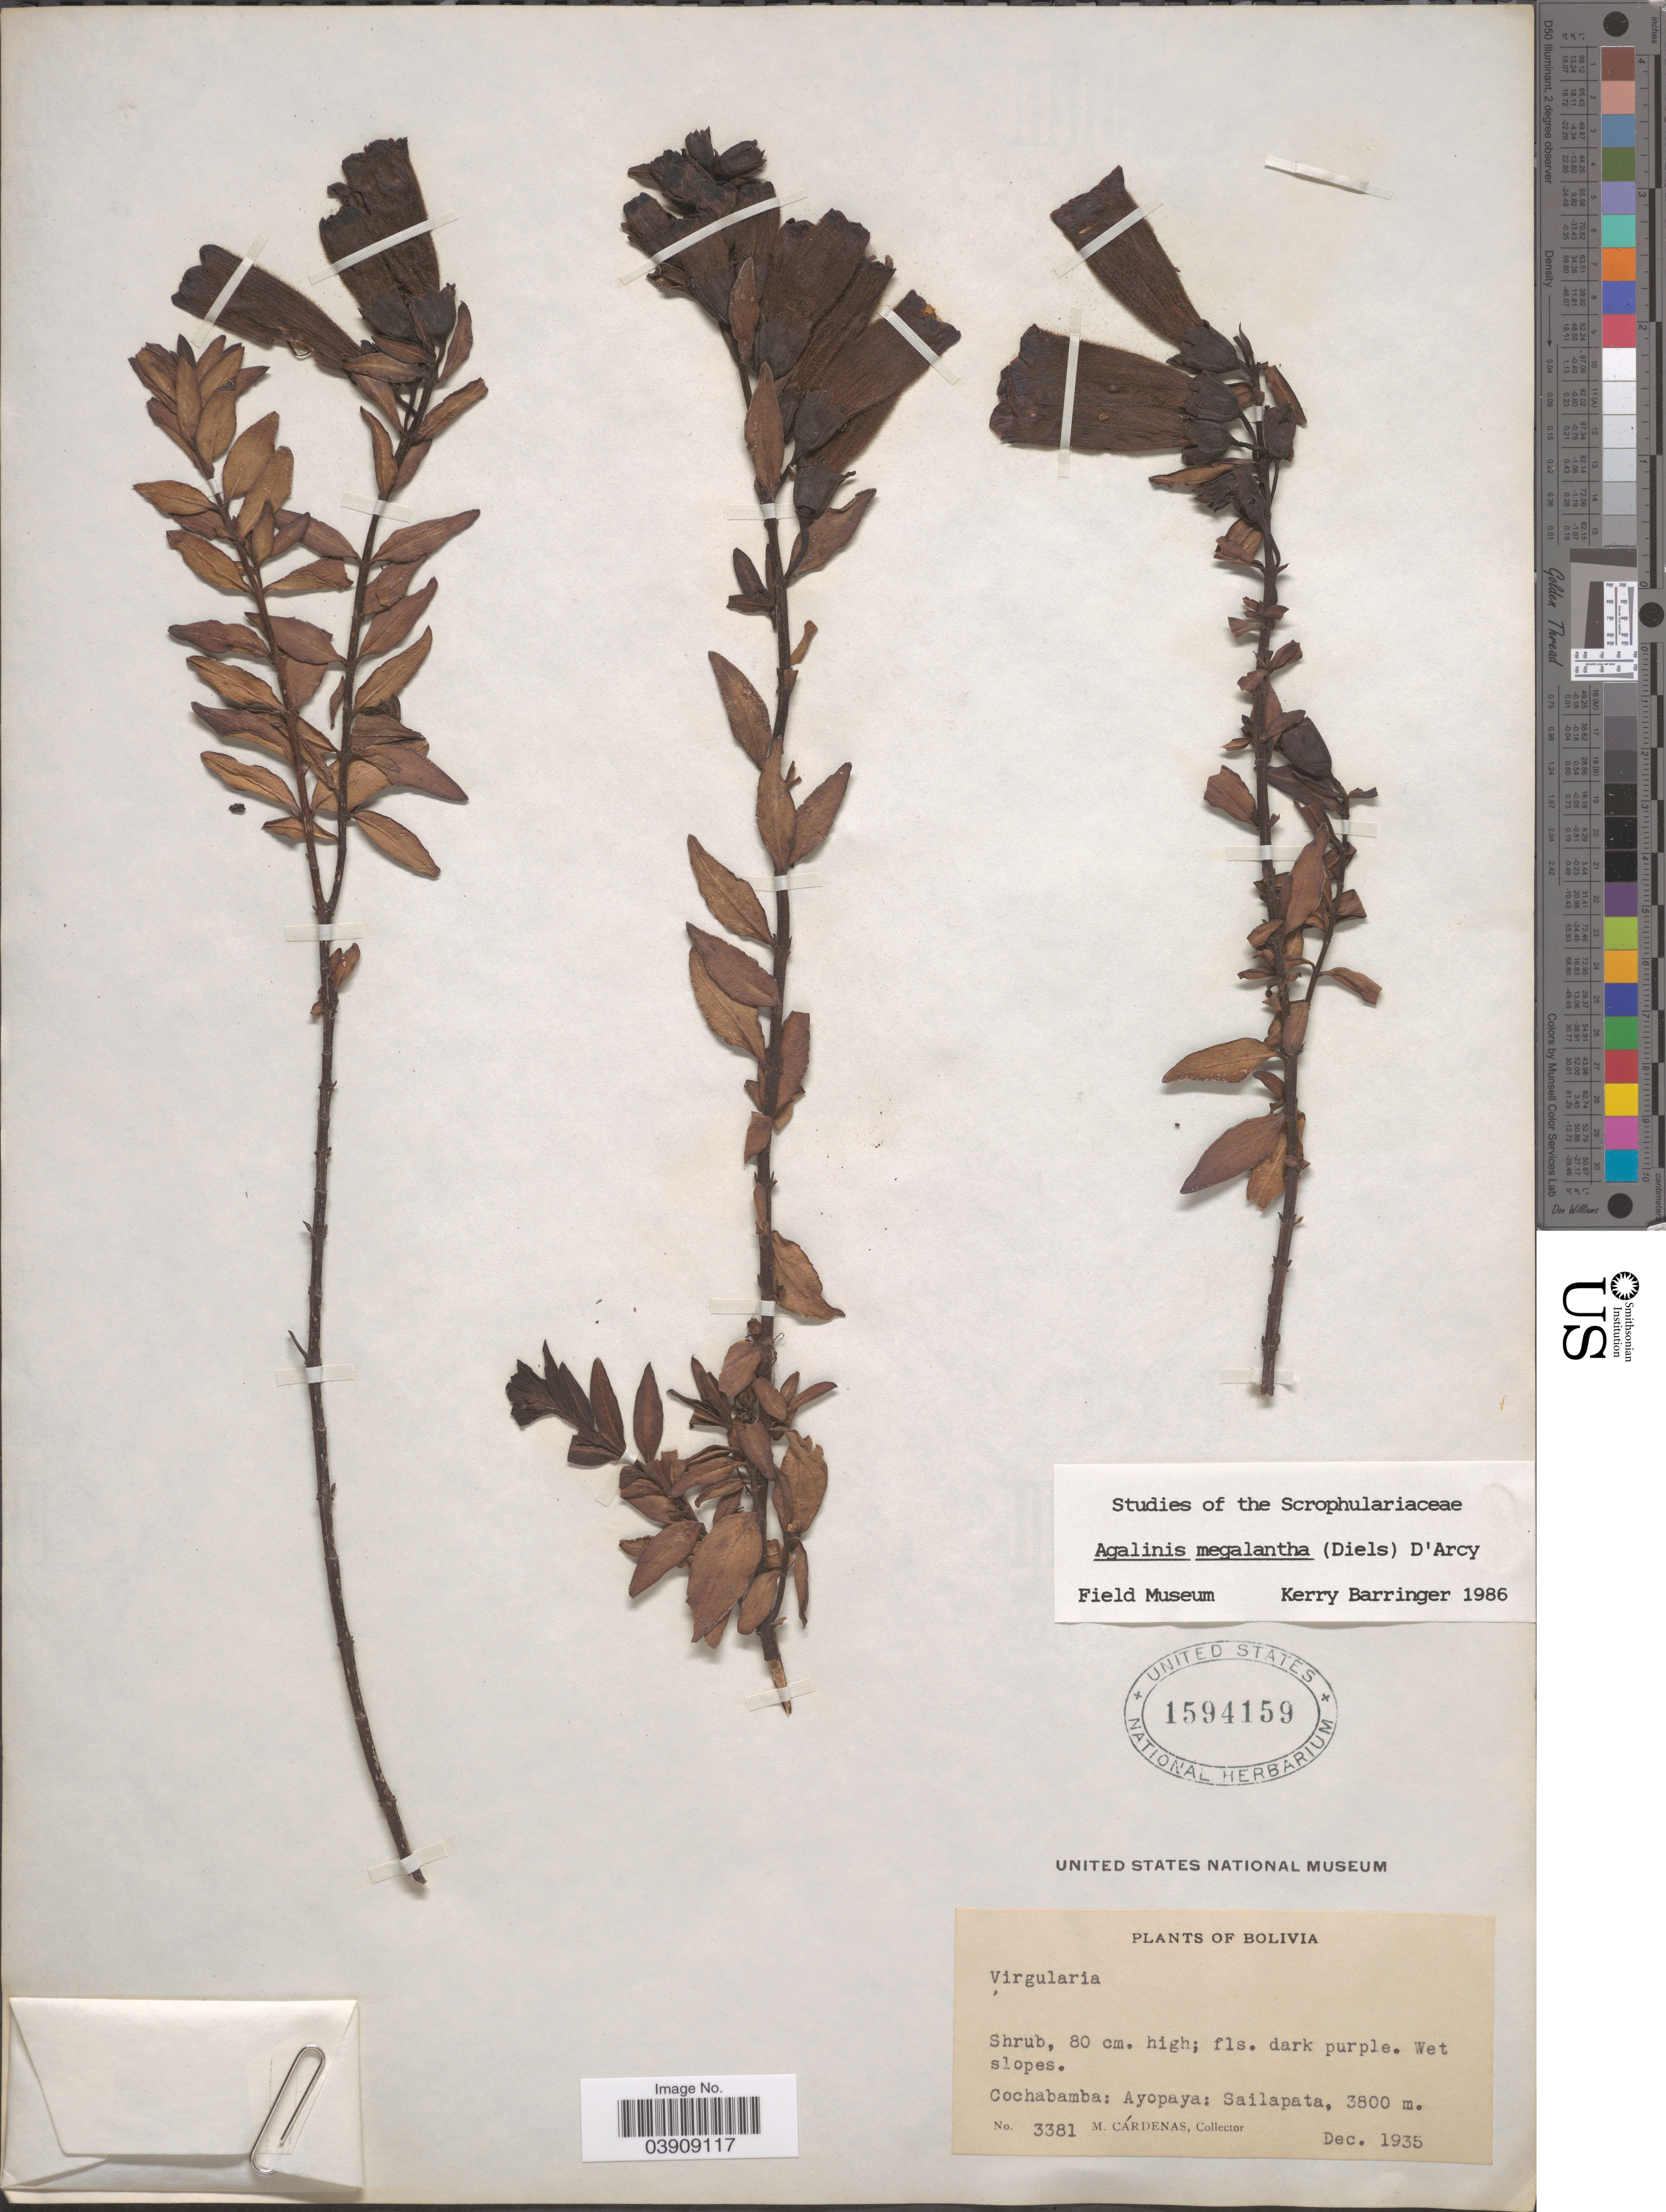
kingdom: Plantae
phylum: Tracheophyta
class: Magnoliopsida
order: Lamiales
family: Orobanchaceae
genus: Agalinis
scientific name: Agalinis megalantha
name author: (Diels) D'Arcy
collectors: M. Cárdenas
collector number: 3381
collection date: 1935-12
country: Bolivia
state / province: Cochabamba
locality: Ayopaya: Sailapata.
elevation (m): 3800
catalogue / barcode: US 1594159